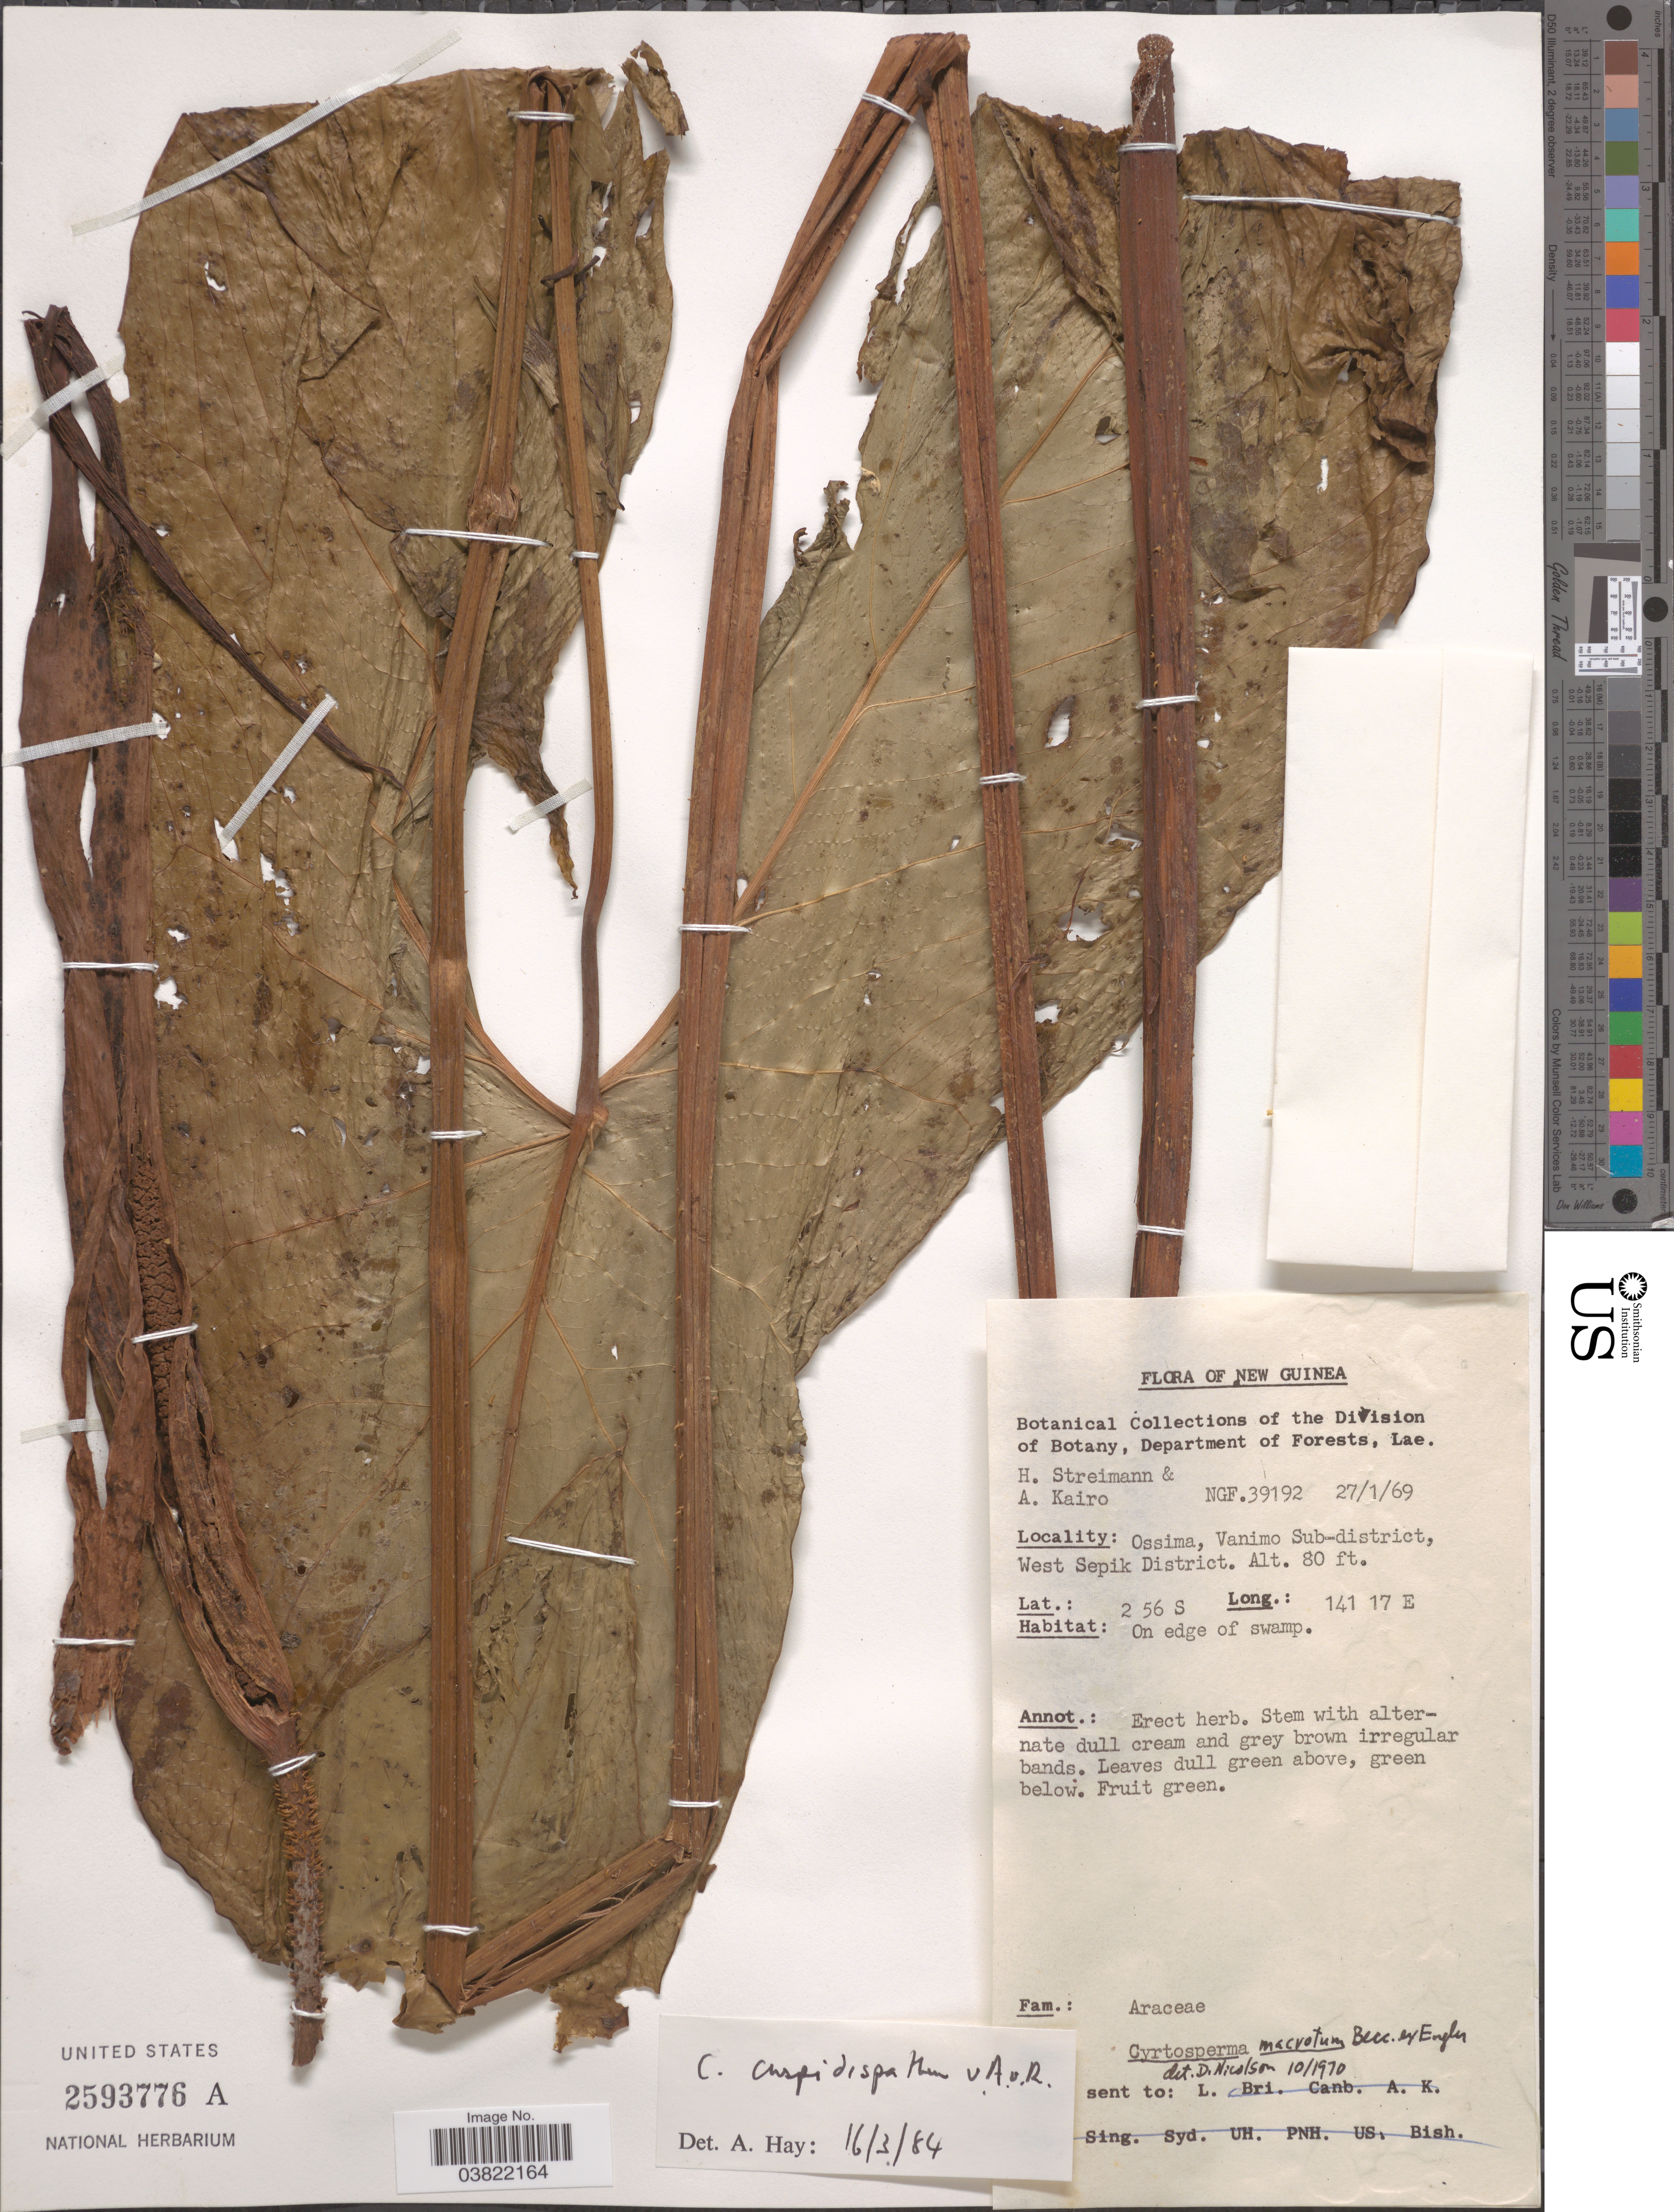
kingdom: Plantae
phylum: Tracheophyta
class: Liliopsida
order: Alismatales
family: Araceae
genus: Cyrtosperma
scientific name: Cyrtosperma cuspidispathum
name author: Alderw.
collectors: H. Streimann & A. Kairo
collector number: NGF 39192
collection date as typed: Transcribed d/m/y: 27/1/69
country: Papua New Guinea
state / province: Sandaun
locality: New Guinea. Ossima, Vanimo Sub-district, West Sepik District.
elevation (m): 24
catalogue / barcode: US 2593776A